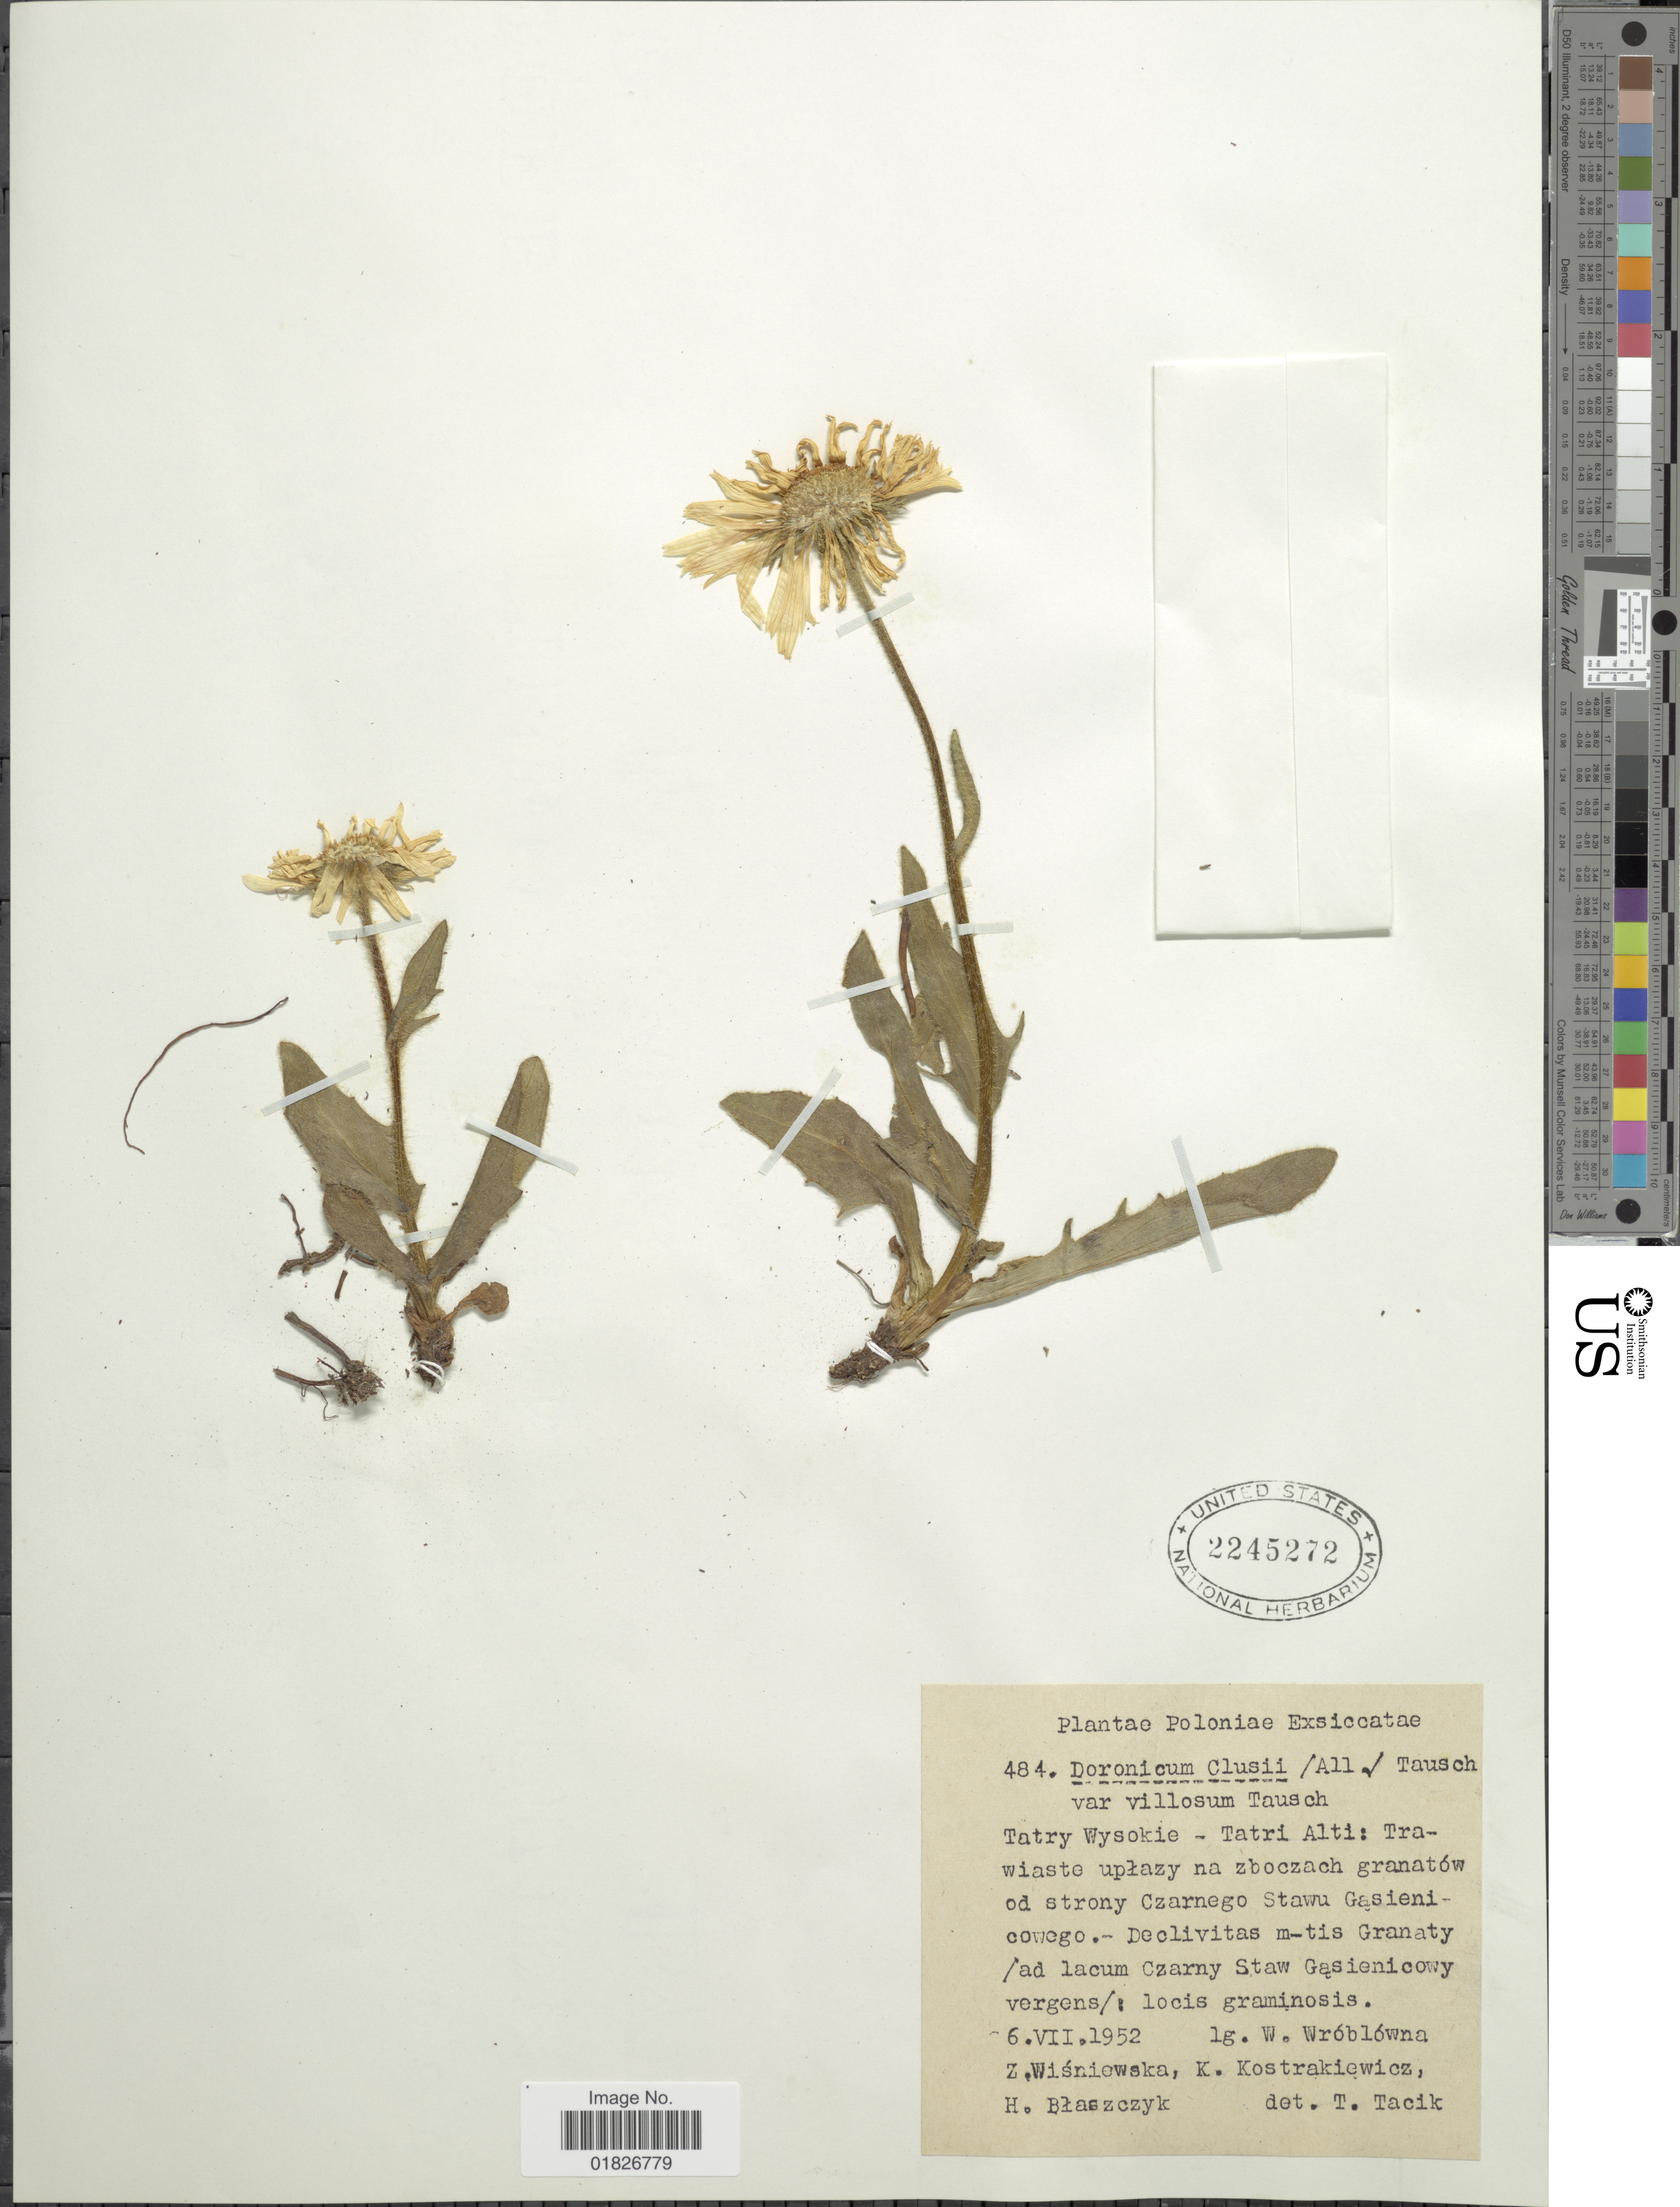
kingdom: Plantae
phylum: Tracheophyta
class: Magnoliopsida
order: Asterales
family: Asteraceae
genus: Doronicum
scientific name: Doronicum clusii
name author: (All.) Tausch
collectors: W. Wróblówna, Z. Wisniewska, K. Kostrakiewicz & H. Blaszczyk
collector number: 484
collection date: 1952-07-06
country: Poland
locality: Poloniae, Tatry Wysokie-Tatri Alti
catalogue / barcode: US 2245272